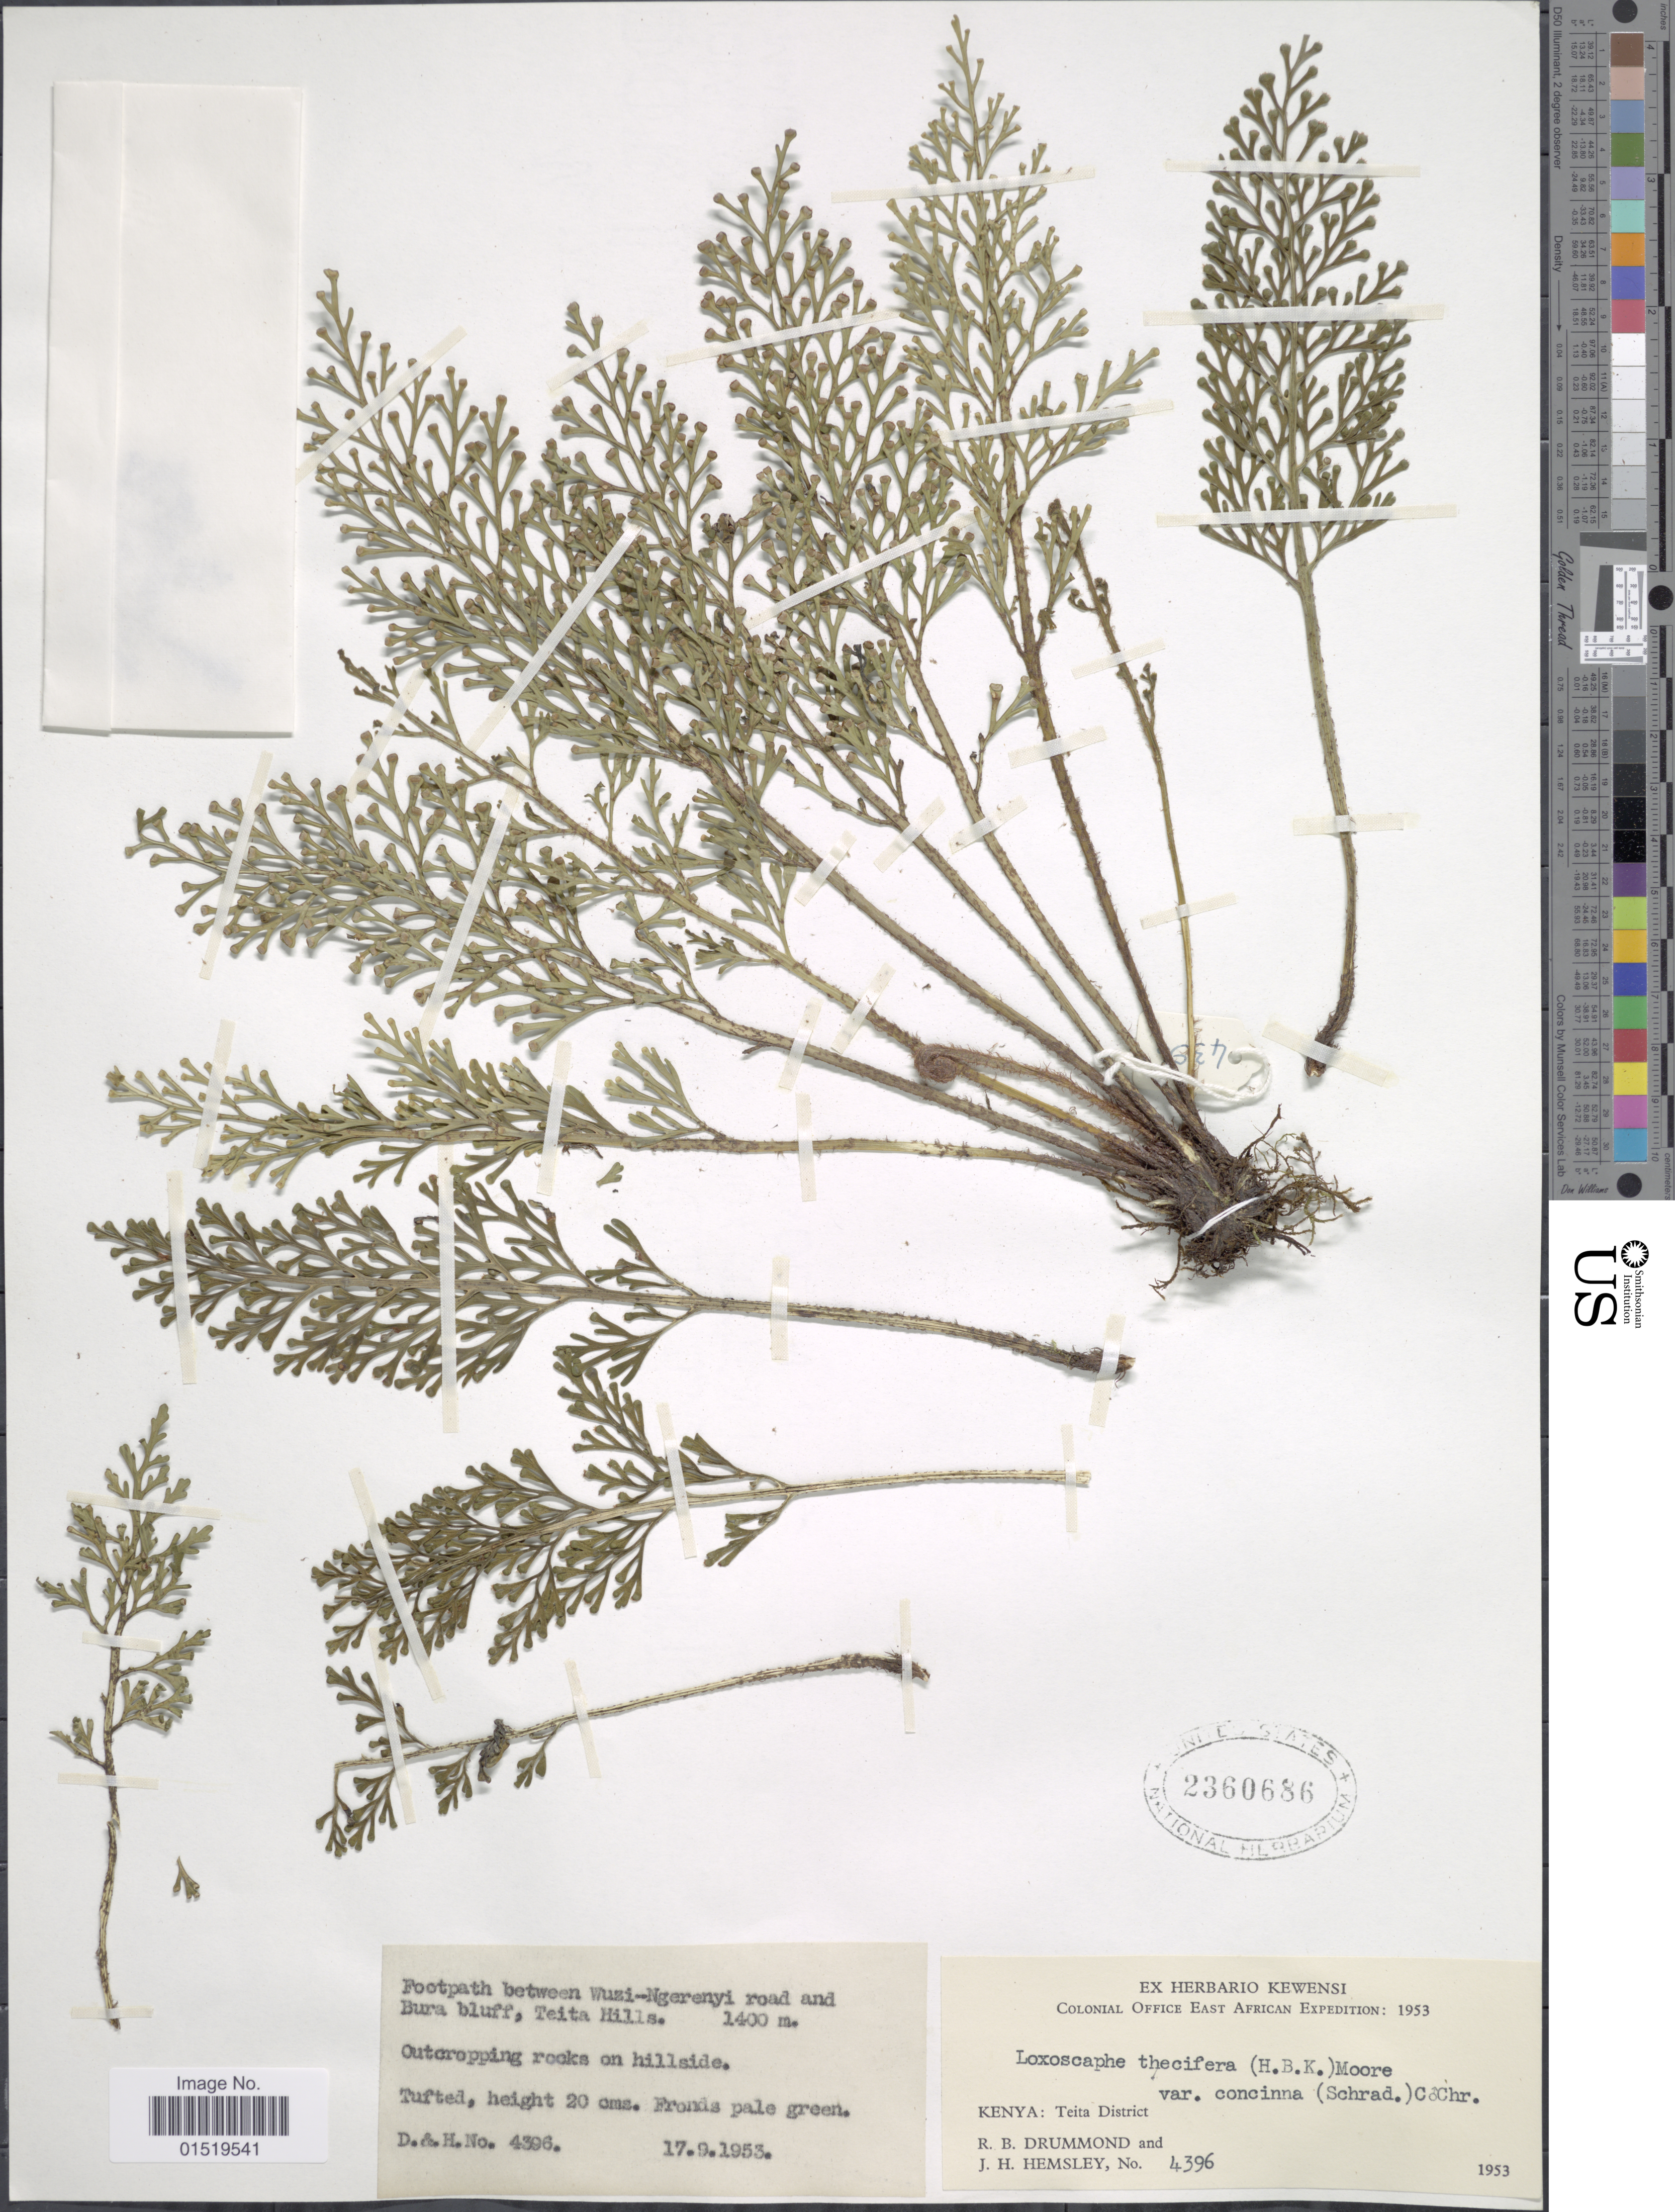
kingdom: Plantae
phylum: Tracheophyta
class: Polypodiopsida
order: Polypodiales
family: Aspleniaceae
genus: Asplenium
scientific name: Asplenium theciferum var. concinnum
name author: (Schrad.) Schelpe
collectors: R. Drummond & J. H. Hemsley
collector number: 4396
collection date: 1953-09-17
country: Kenya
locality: Footpath between Wuzi-Ngerenyi road and Bura bluff, Teita Hills, Teita District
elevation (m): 1400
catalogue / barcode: US 2360686